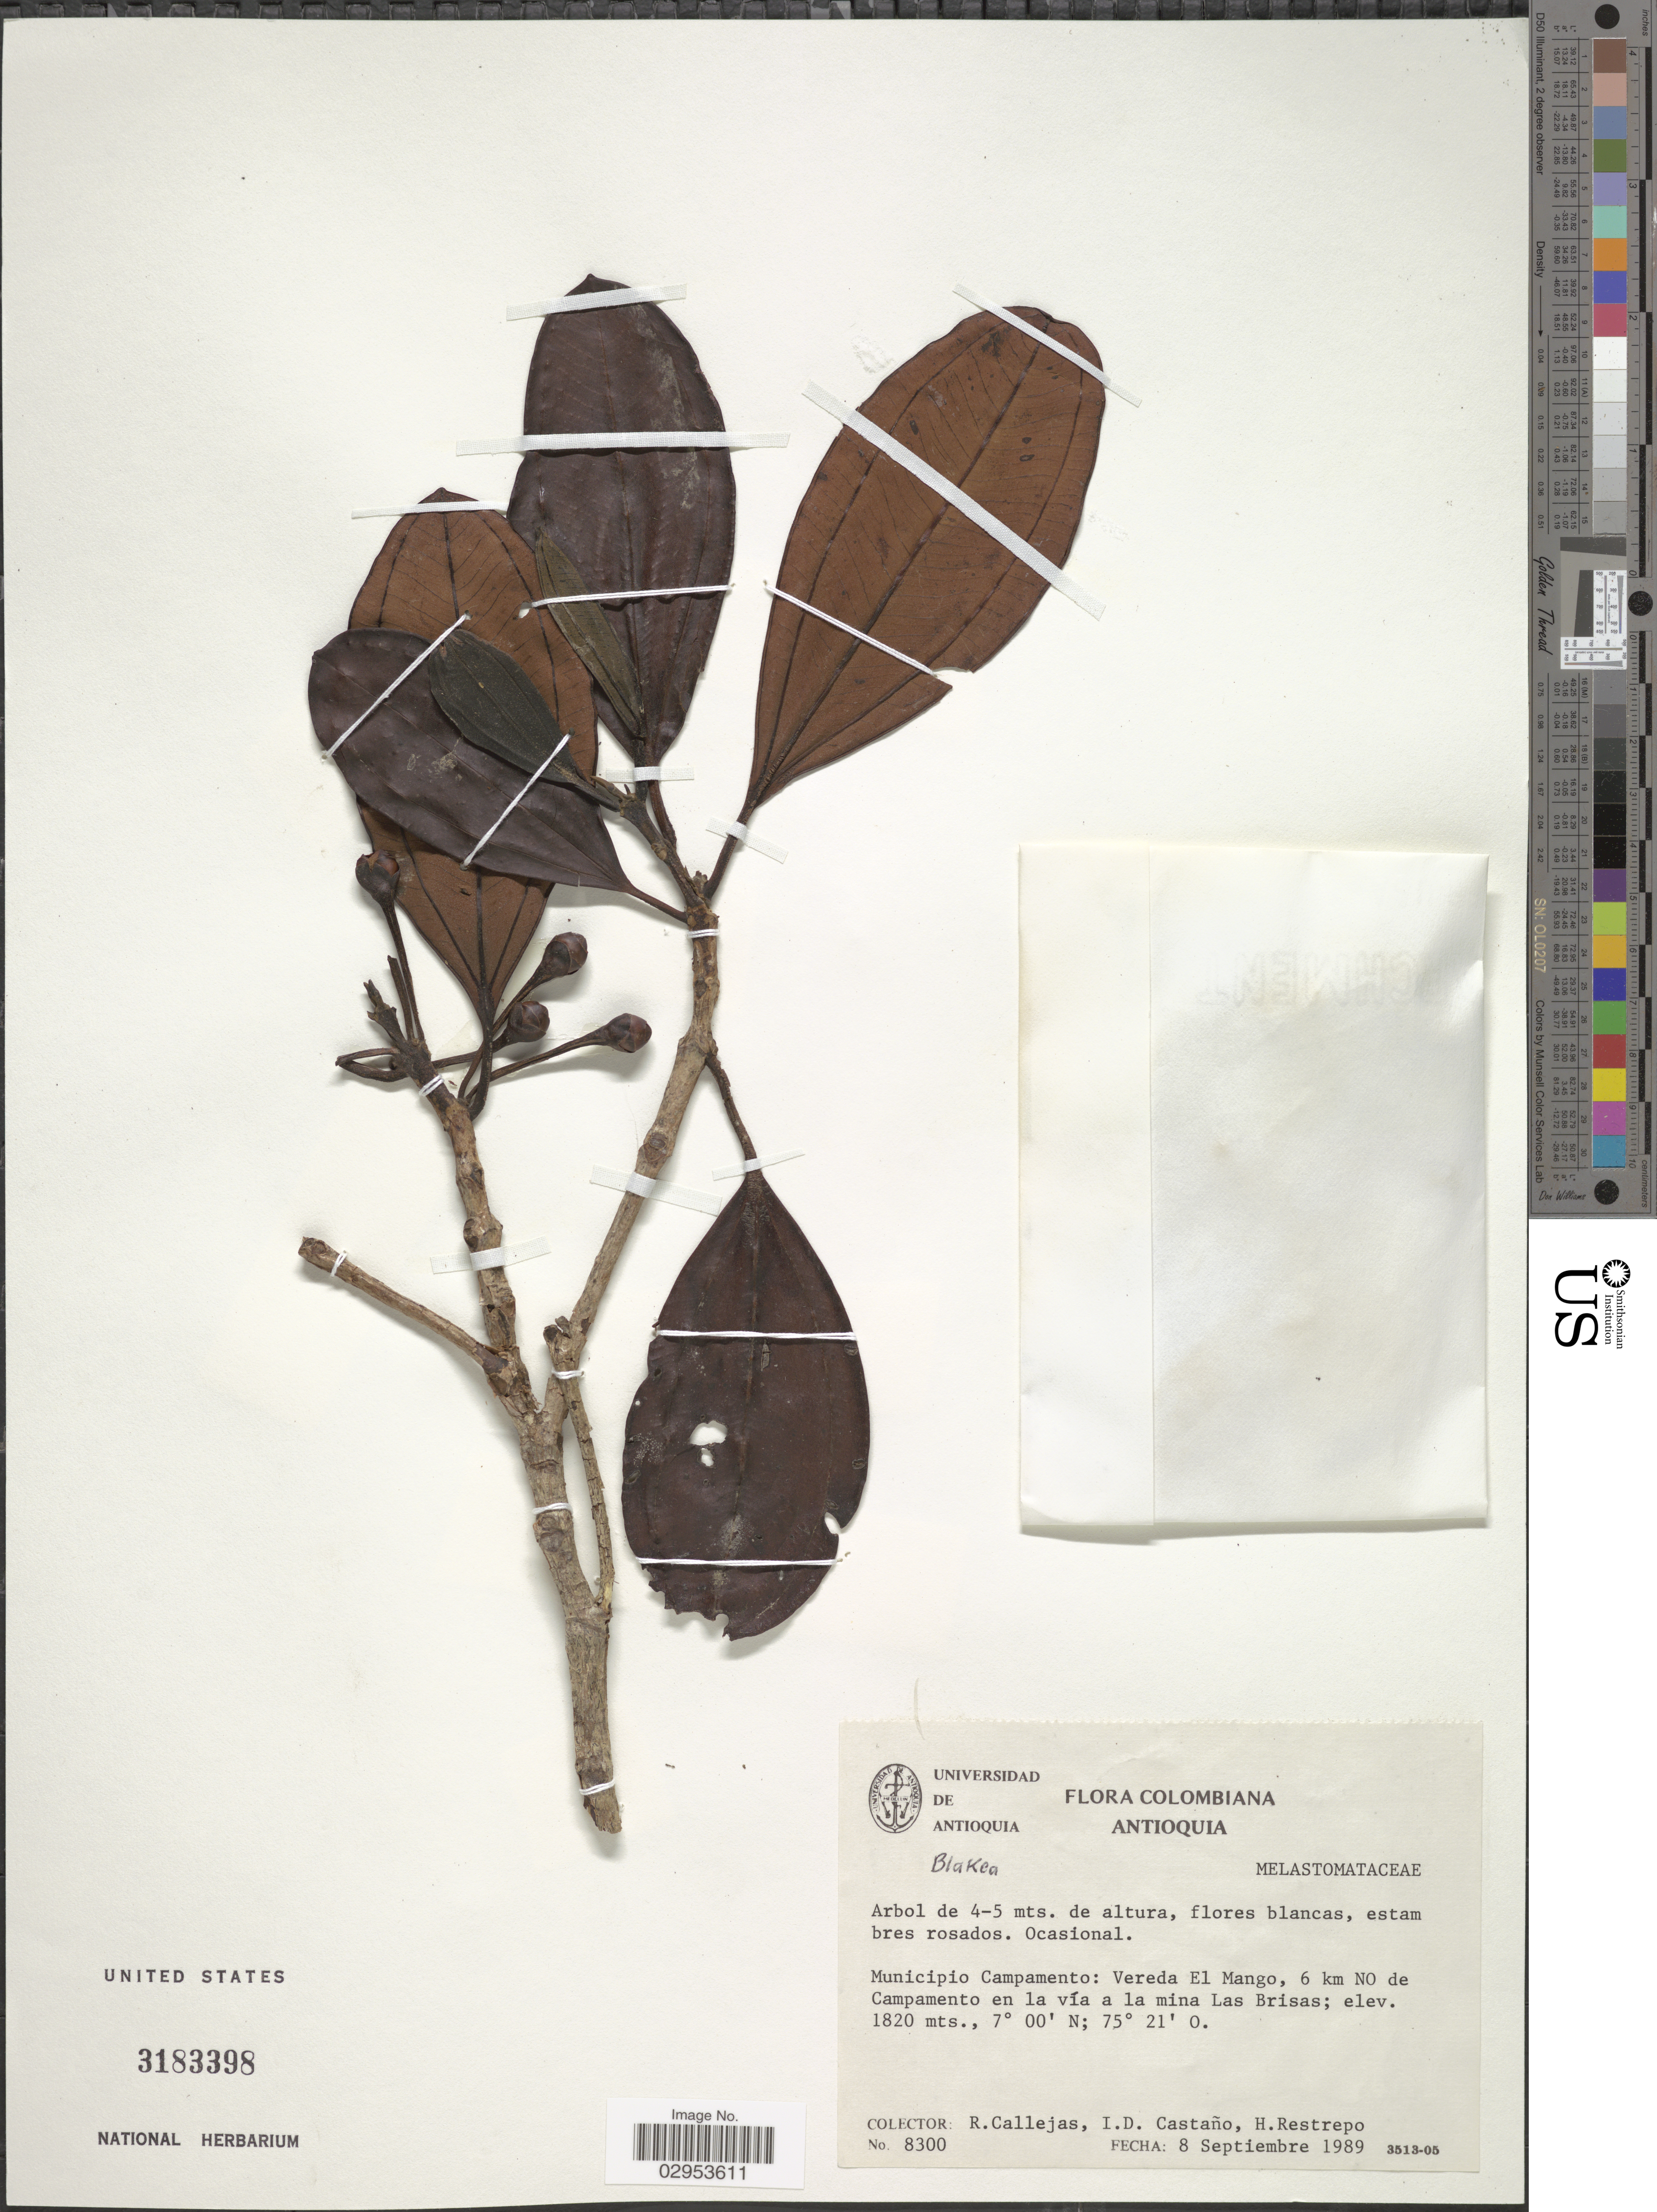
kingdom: Plantae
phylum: Tracheophyta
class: Magnoliopsida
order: Myrtales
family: Melastomataceae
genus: Blakea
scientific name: Blakea sp.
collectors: R. Callejas, I. Castaño & H. Restrepo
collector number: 8300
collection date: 1989-09-08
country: Colombia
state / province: Antioquia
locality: Municipio Campamento: Vereda El Mango, 6 km NO de Campamento en la vía a la mina Las Brisas.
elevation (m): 1820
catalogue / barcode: US 3183398